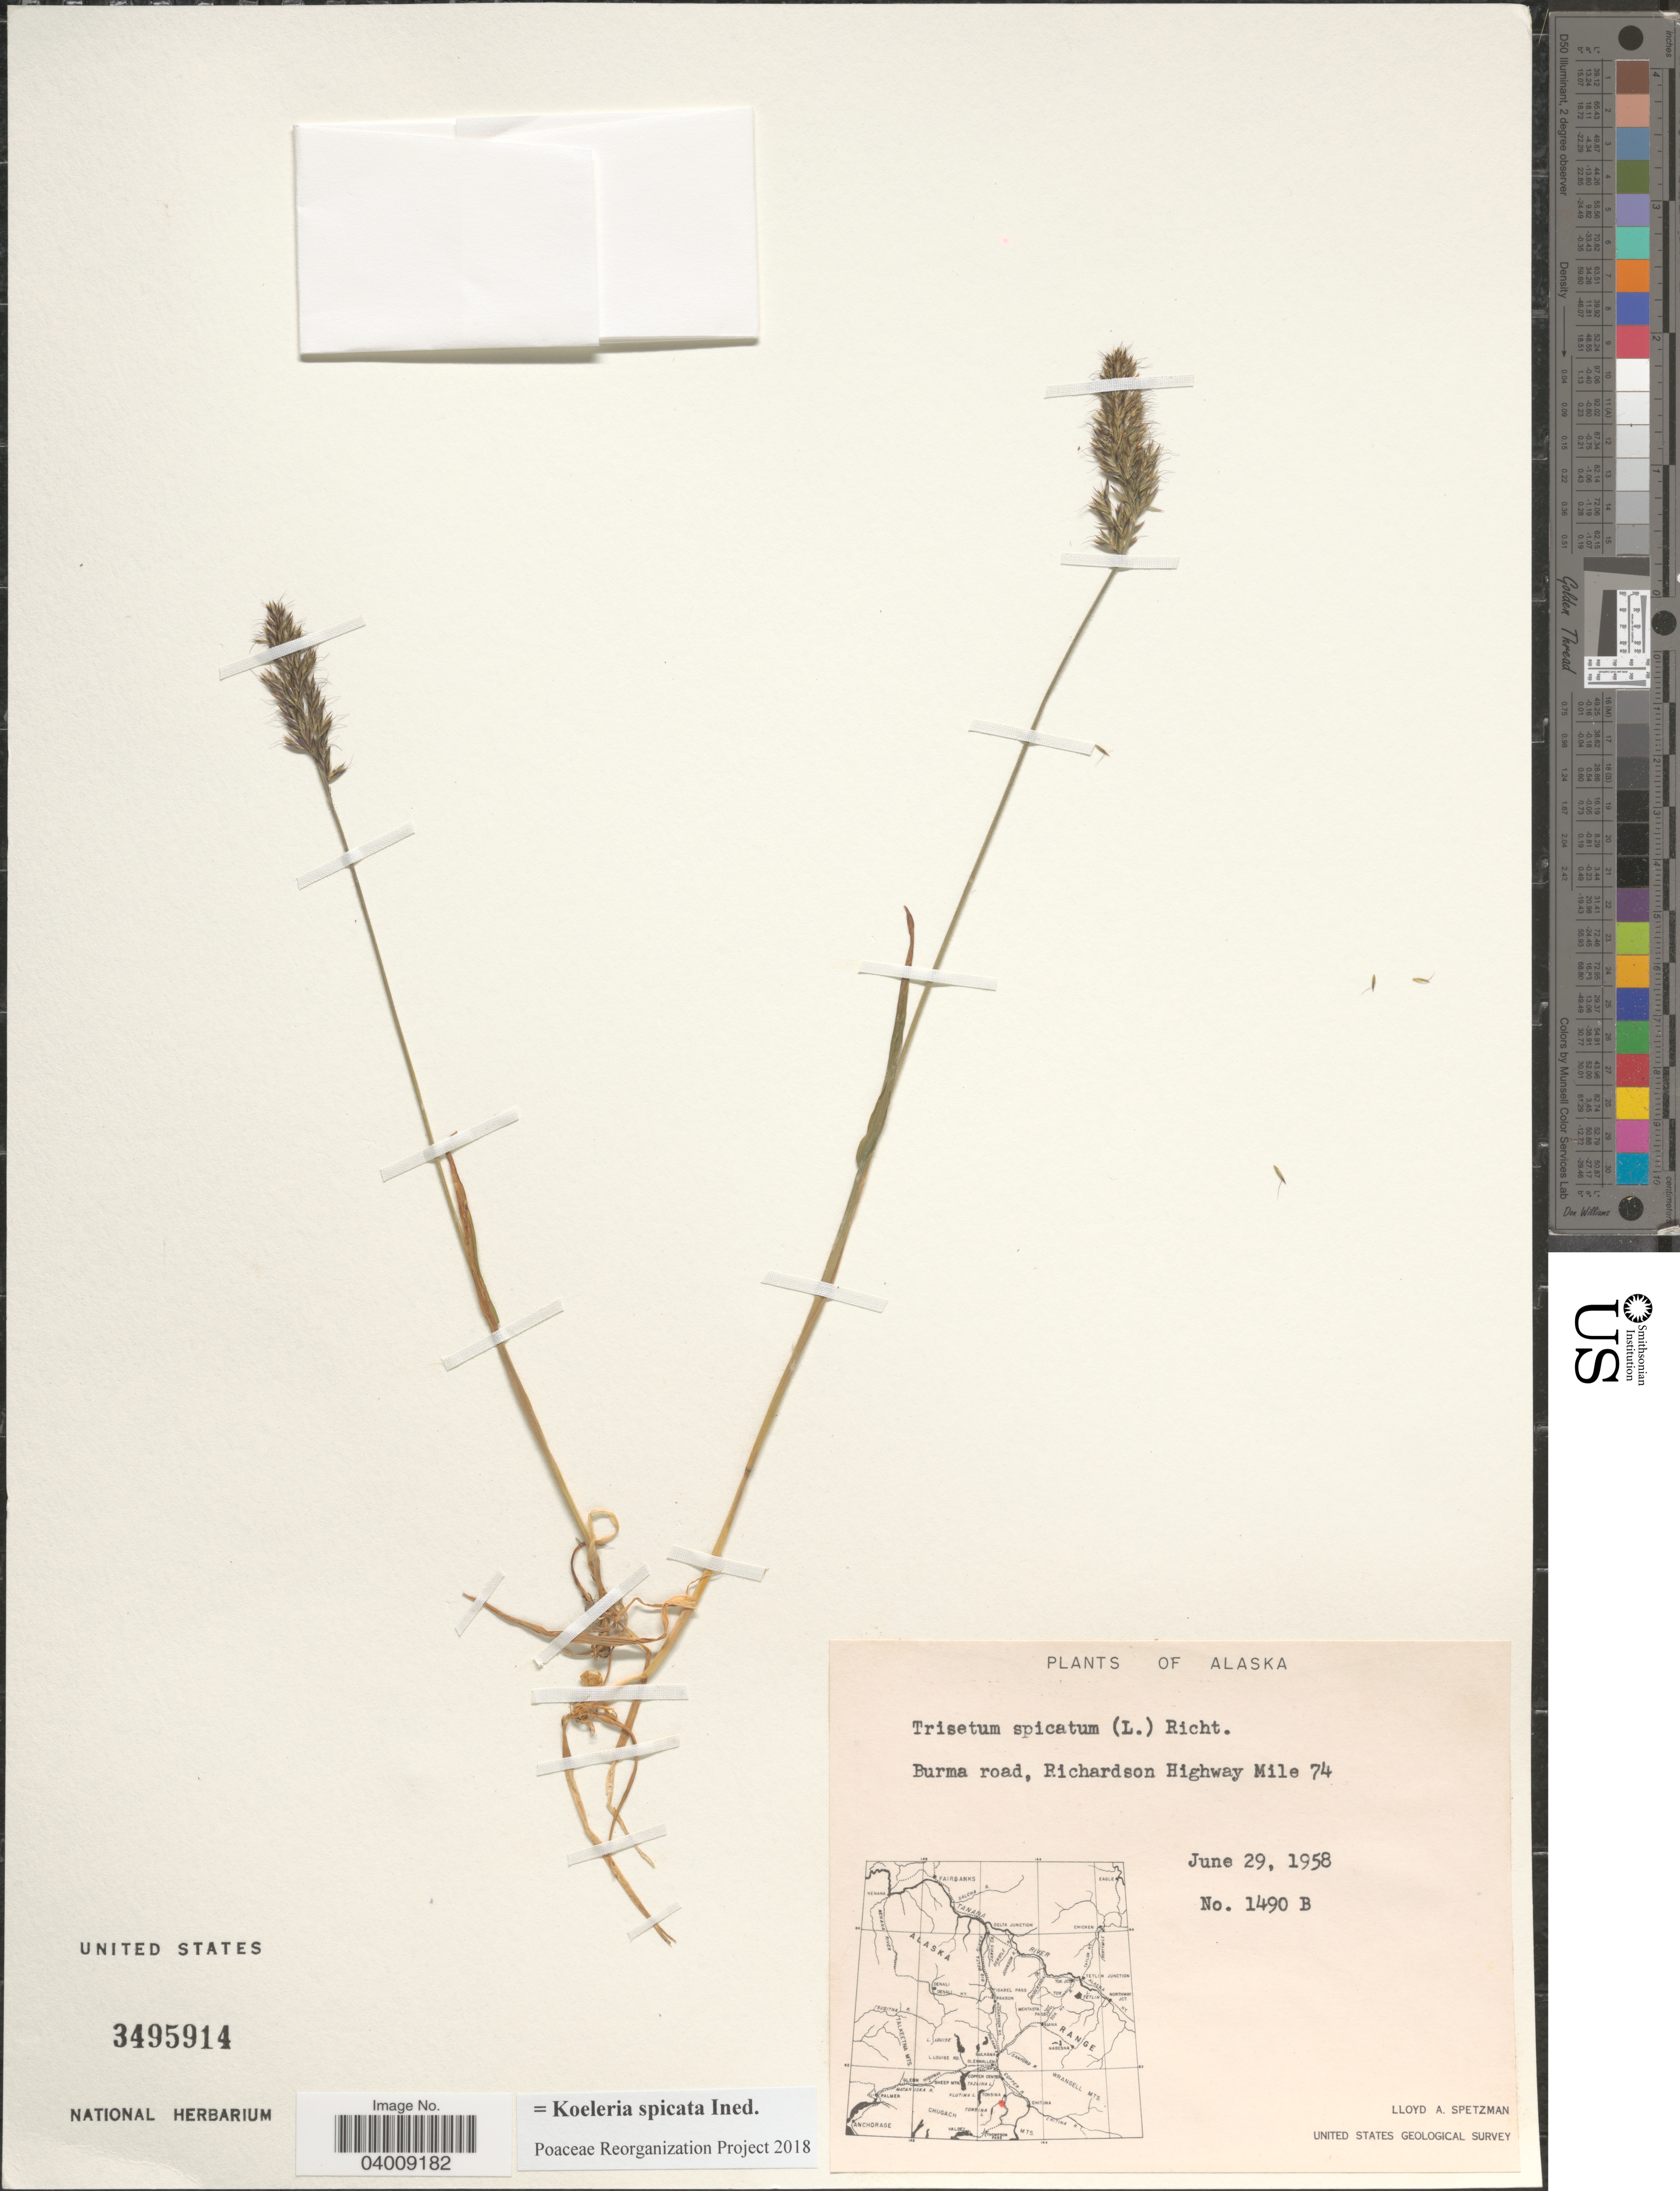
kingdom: Plantae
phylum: Tracheophyta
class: Liliopsida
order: Poales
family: Poaceae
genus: Koeleria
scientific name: Koeleria spicata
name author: (L.) Barberá et al.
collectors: L. Spetzman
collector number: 1490B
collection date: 1958-06-29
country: United States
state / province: Alaska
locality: Burma road, Richardson Highway Mile 74.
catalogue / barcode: US 3495914